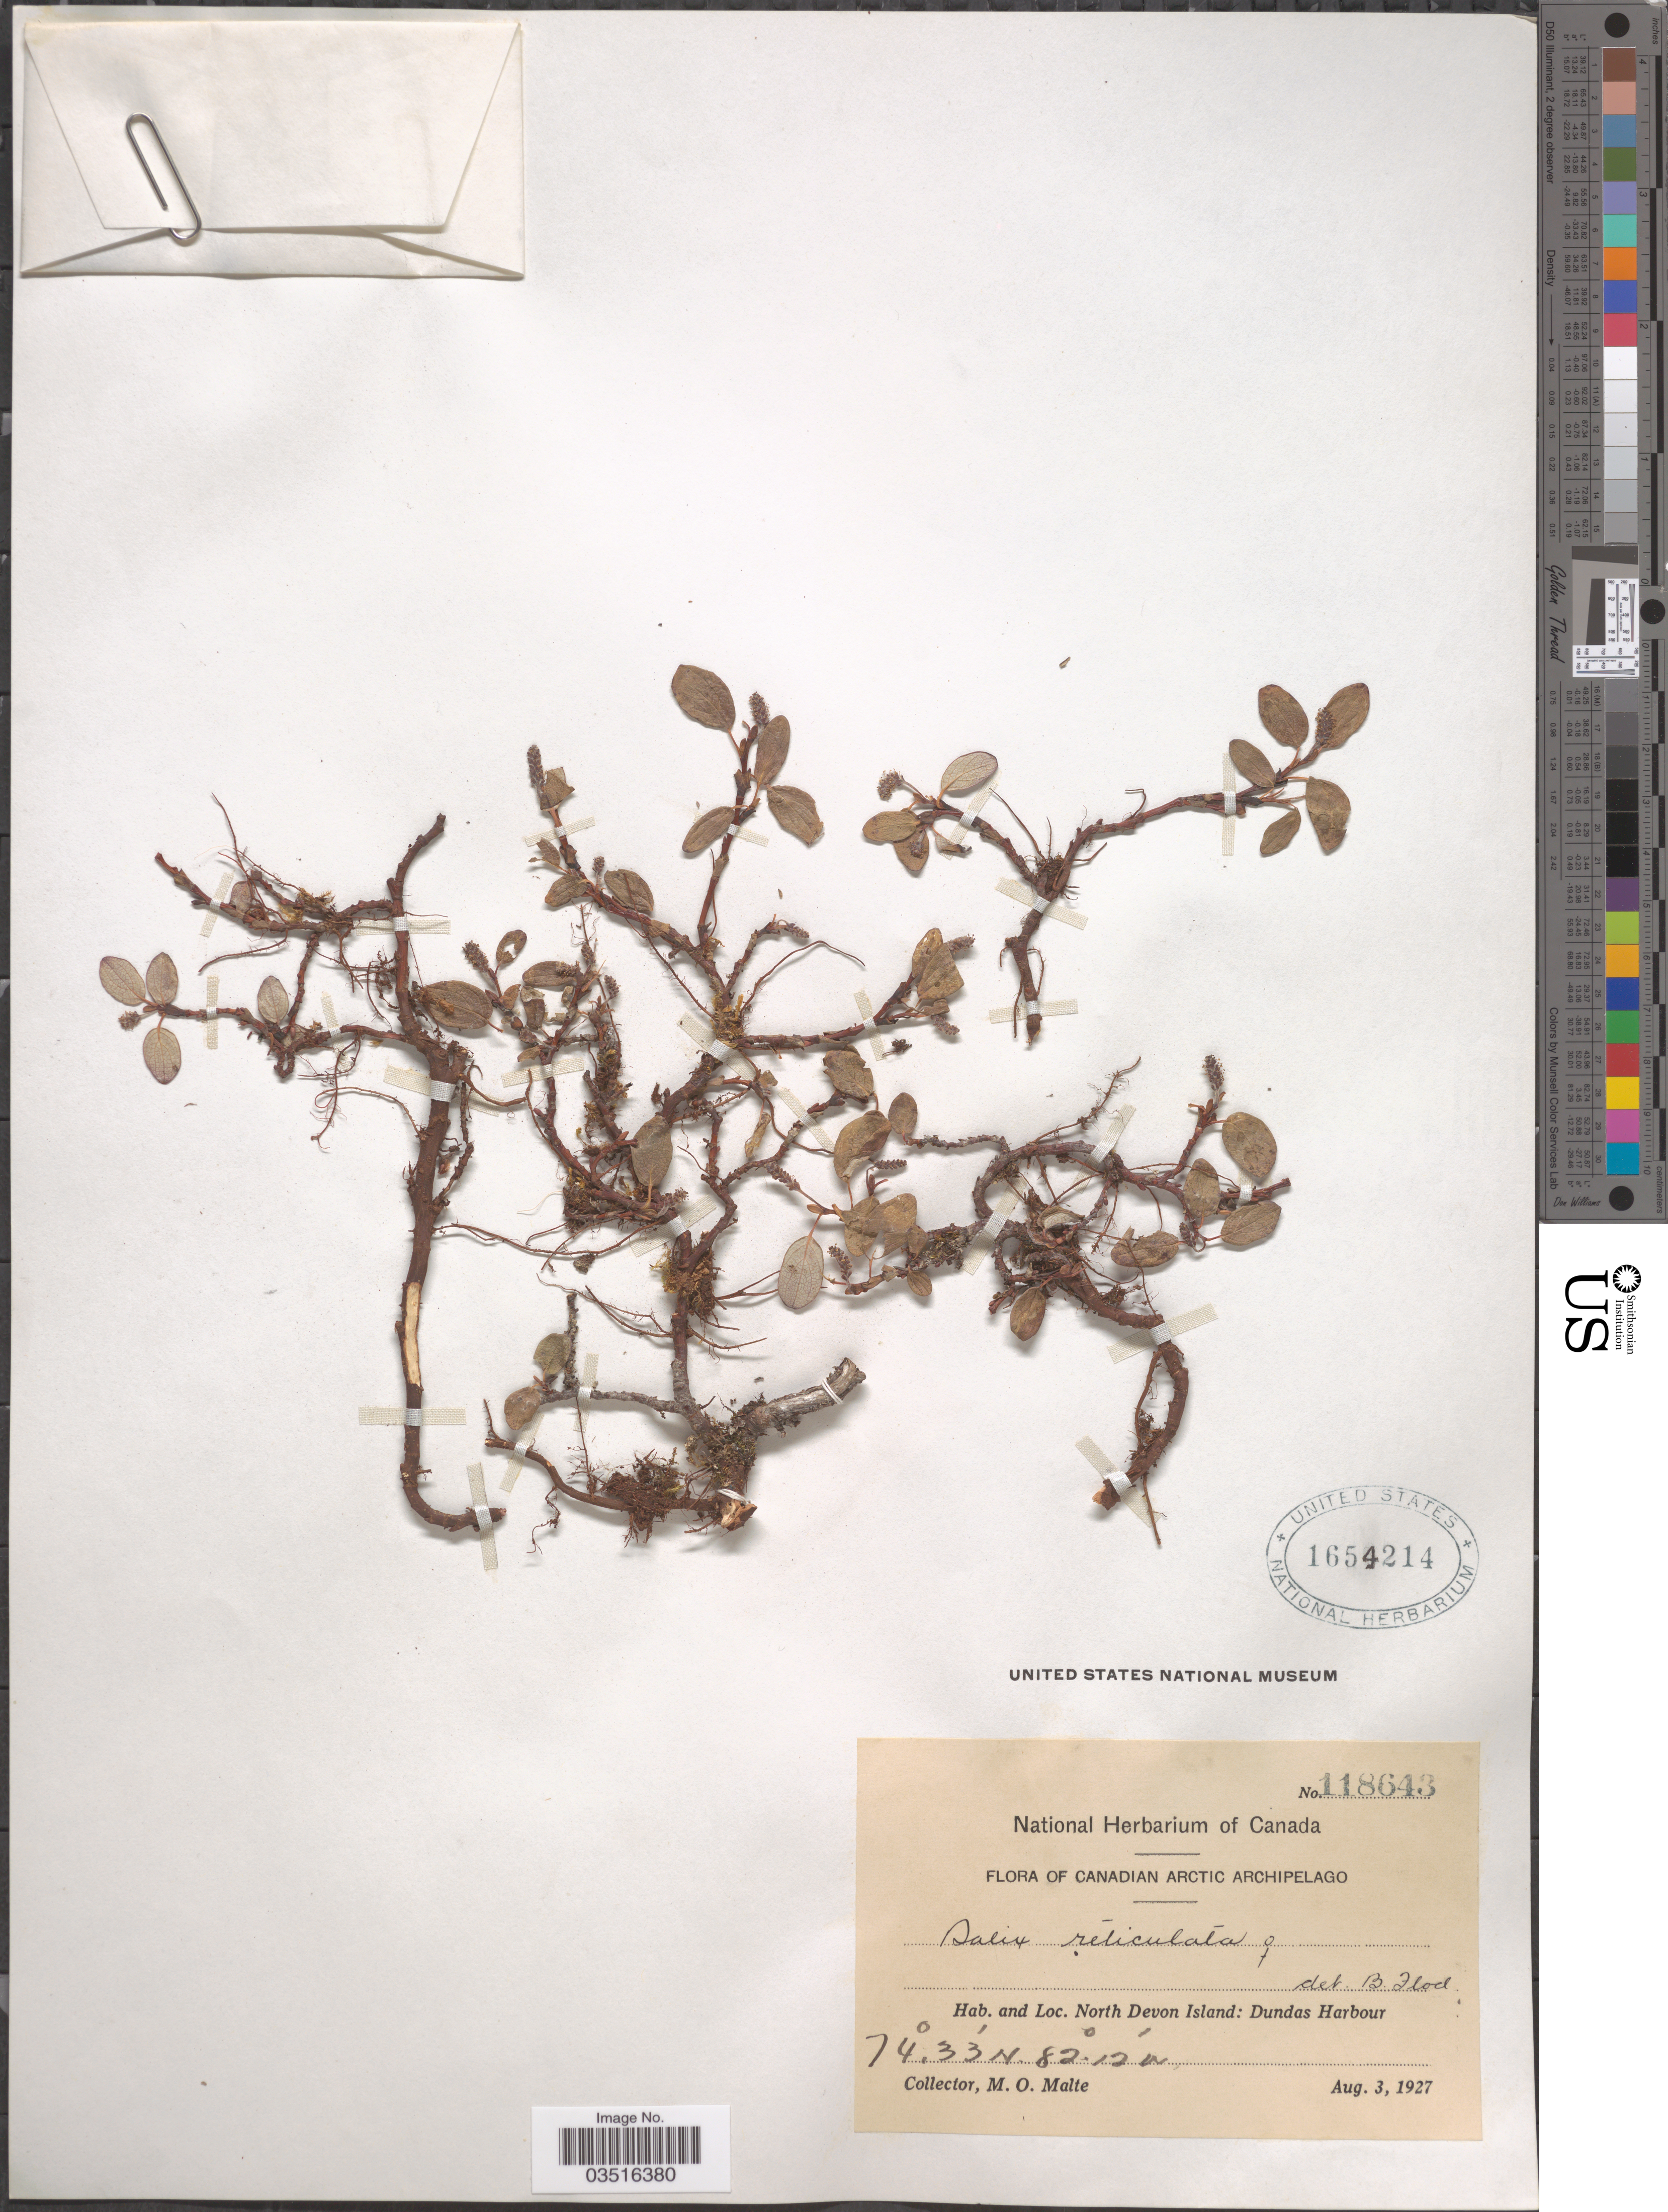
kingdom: Plantae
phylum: Tracheophyta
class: Magnoliopsida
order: Malpighiales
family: Salicaceae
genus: Salix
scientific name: Salix reticulata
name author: L.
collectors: M. O. Malte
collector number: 118643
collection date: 1927-08-03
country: Canada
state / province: Nunavut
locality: Canadian Arctic Archipelago. North Devon Island: Dundas Harbour.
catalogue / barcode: US 1654214